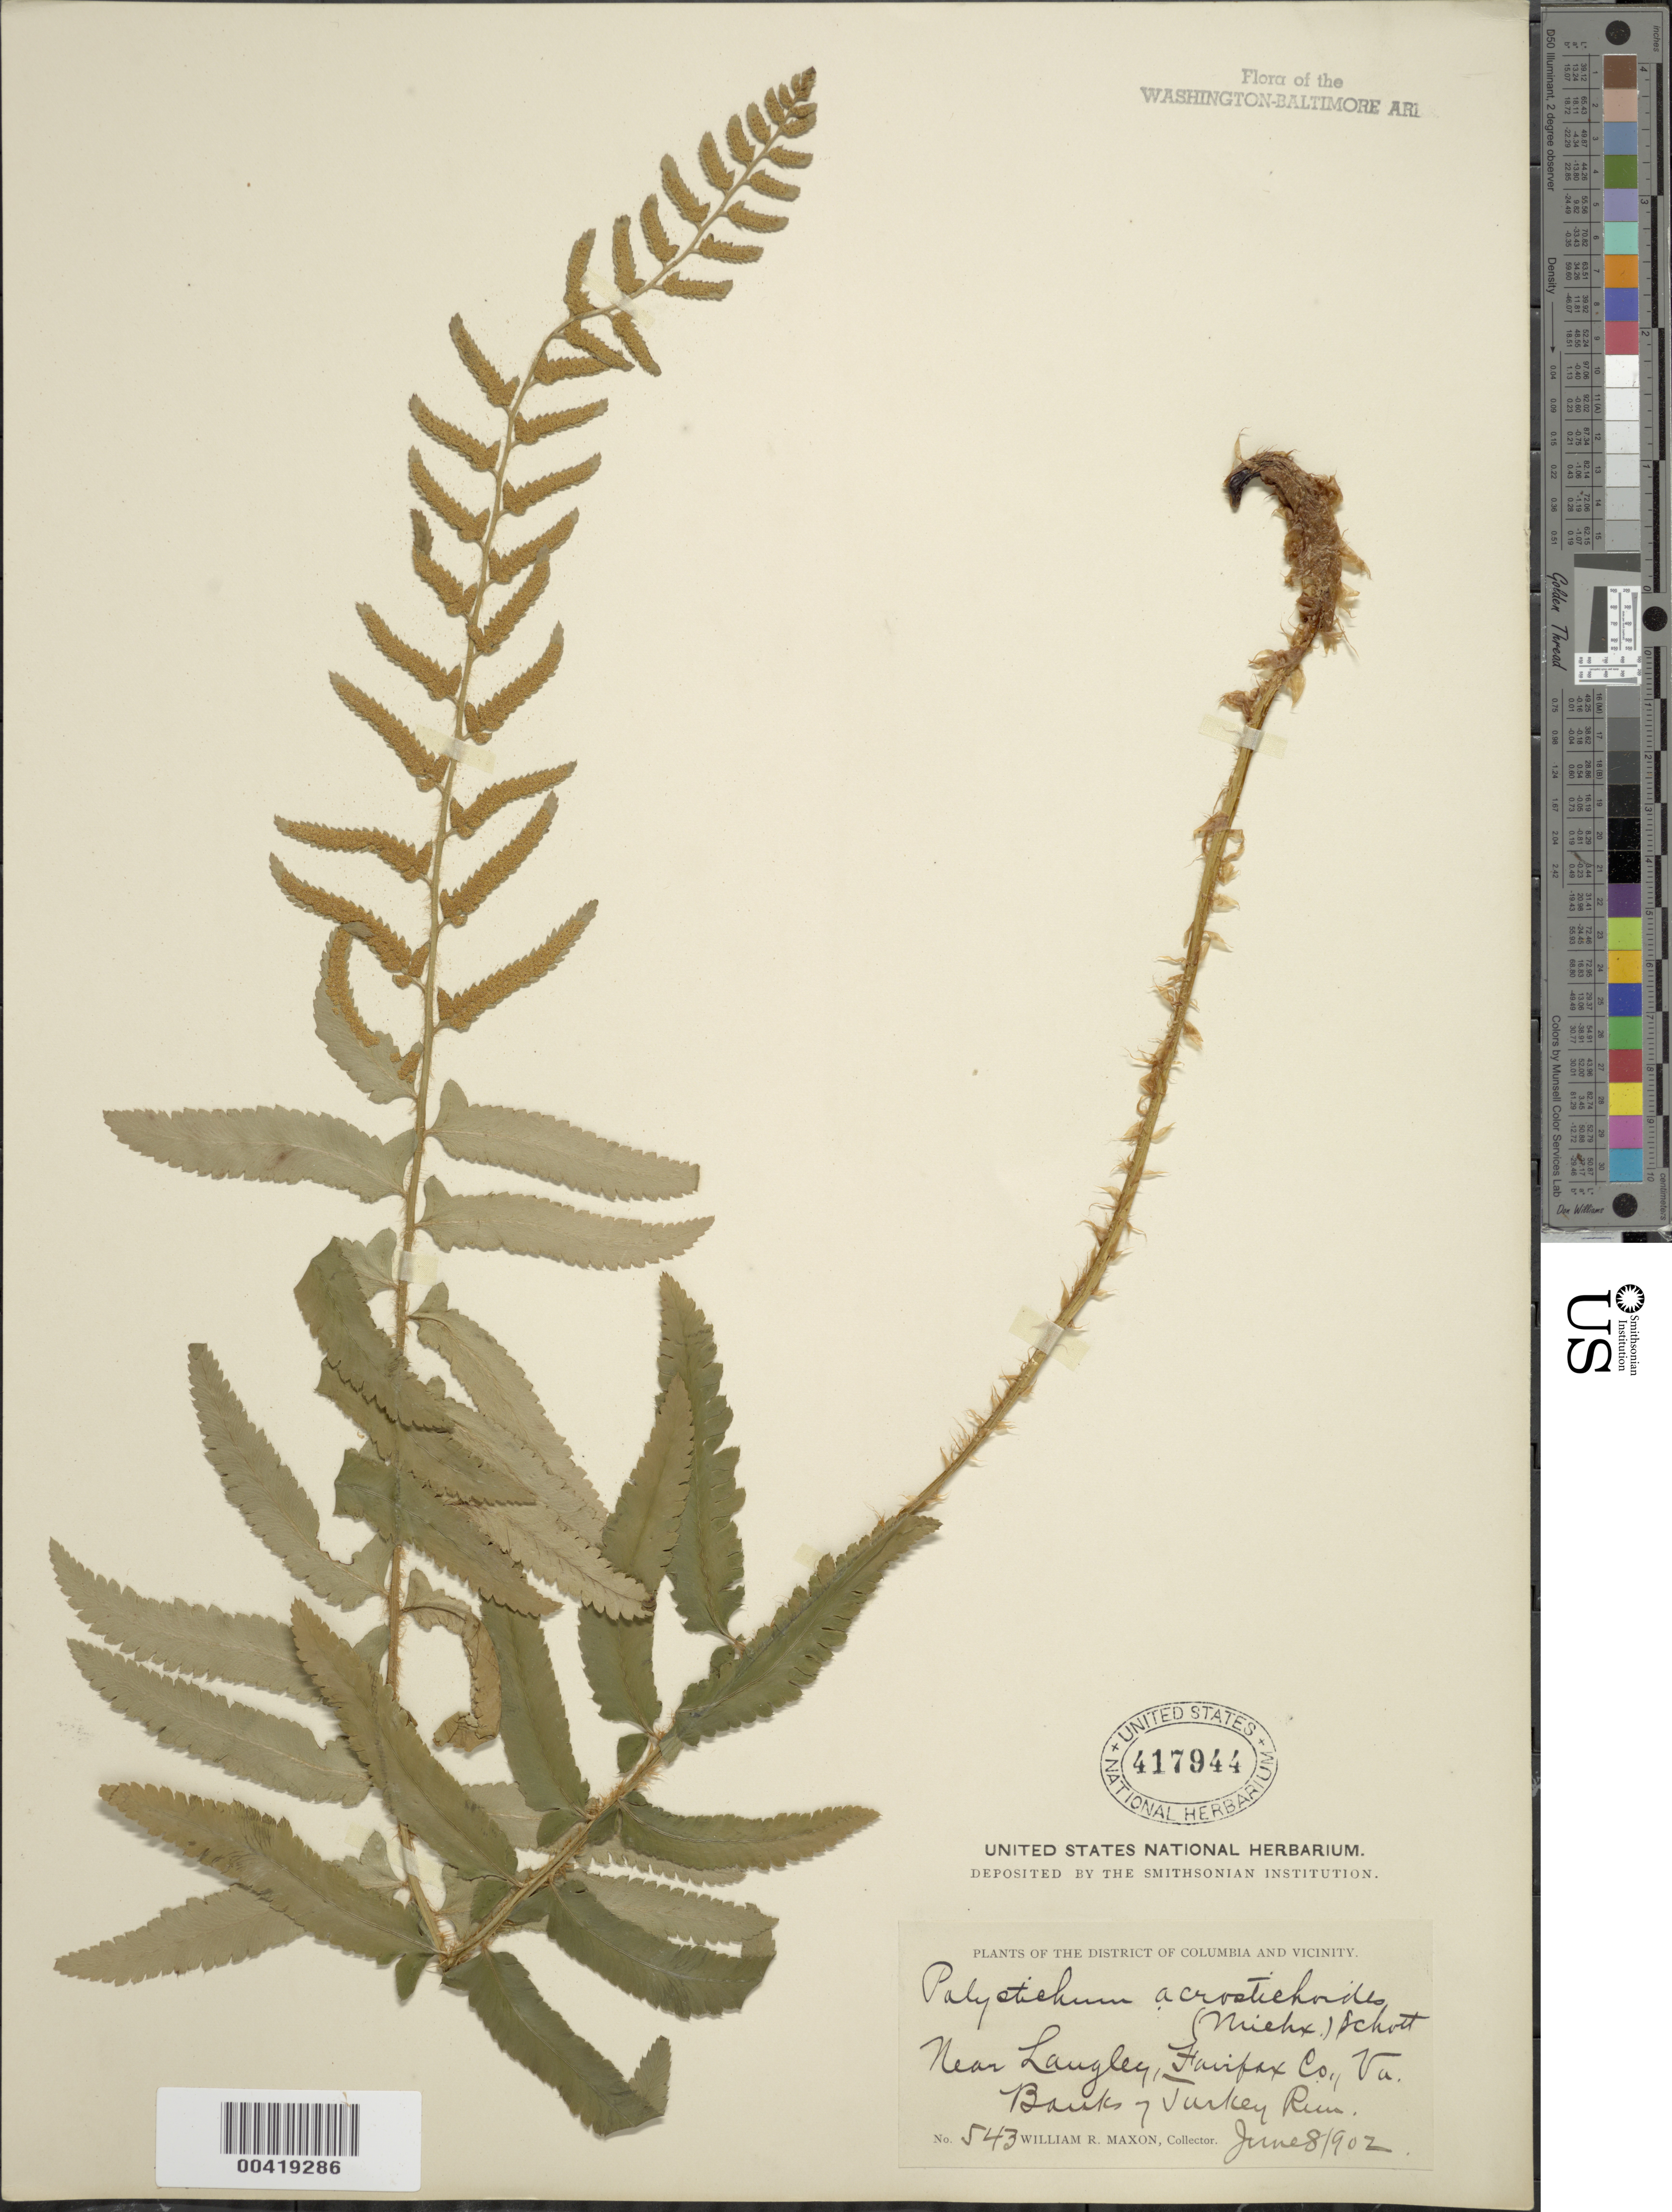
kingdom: Plantae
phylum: Tracheophyta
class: Polypodiopsida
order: Polypodiales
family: Dryopteridaceae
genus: Polystichum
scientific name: Polystichum acrostichoides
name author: (Michx.) Schott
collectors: W. R. Maxon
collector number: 543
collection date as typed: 08 Jun 1902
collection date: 1902-06-08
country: United States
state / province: Virginia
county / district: Fairfax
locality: Near Langley, Turkey Run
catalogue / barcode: US 417944